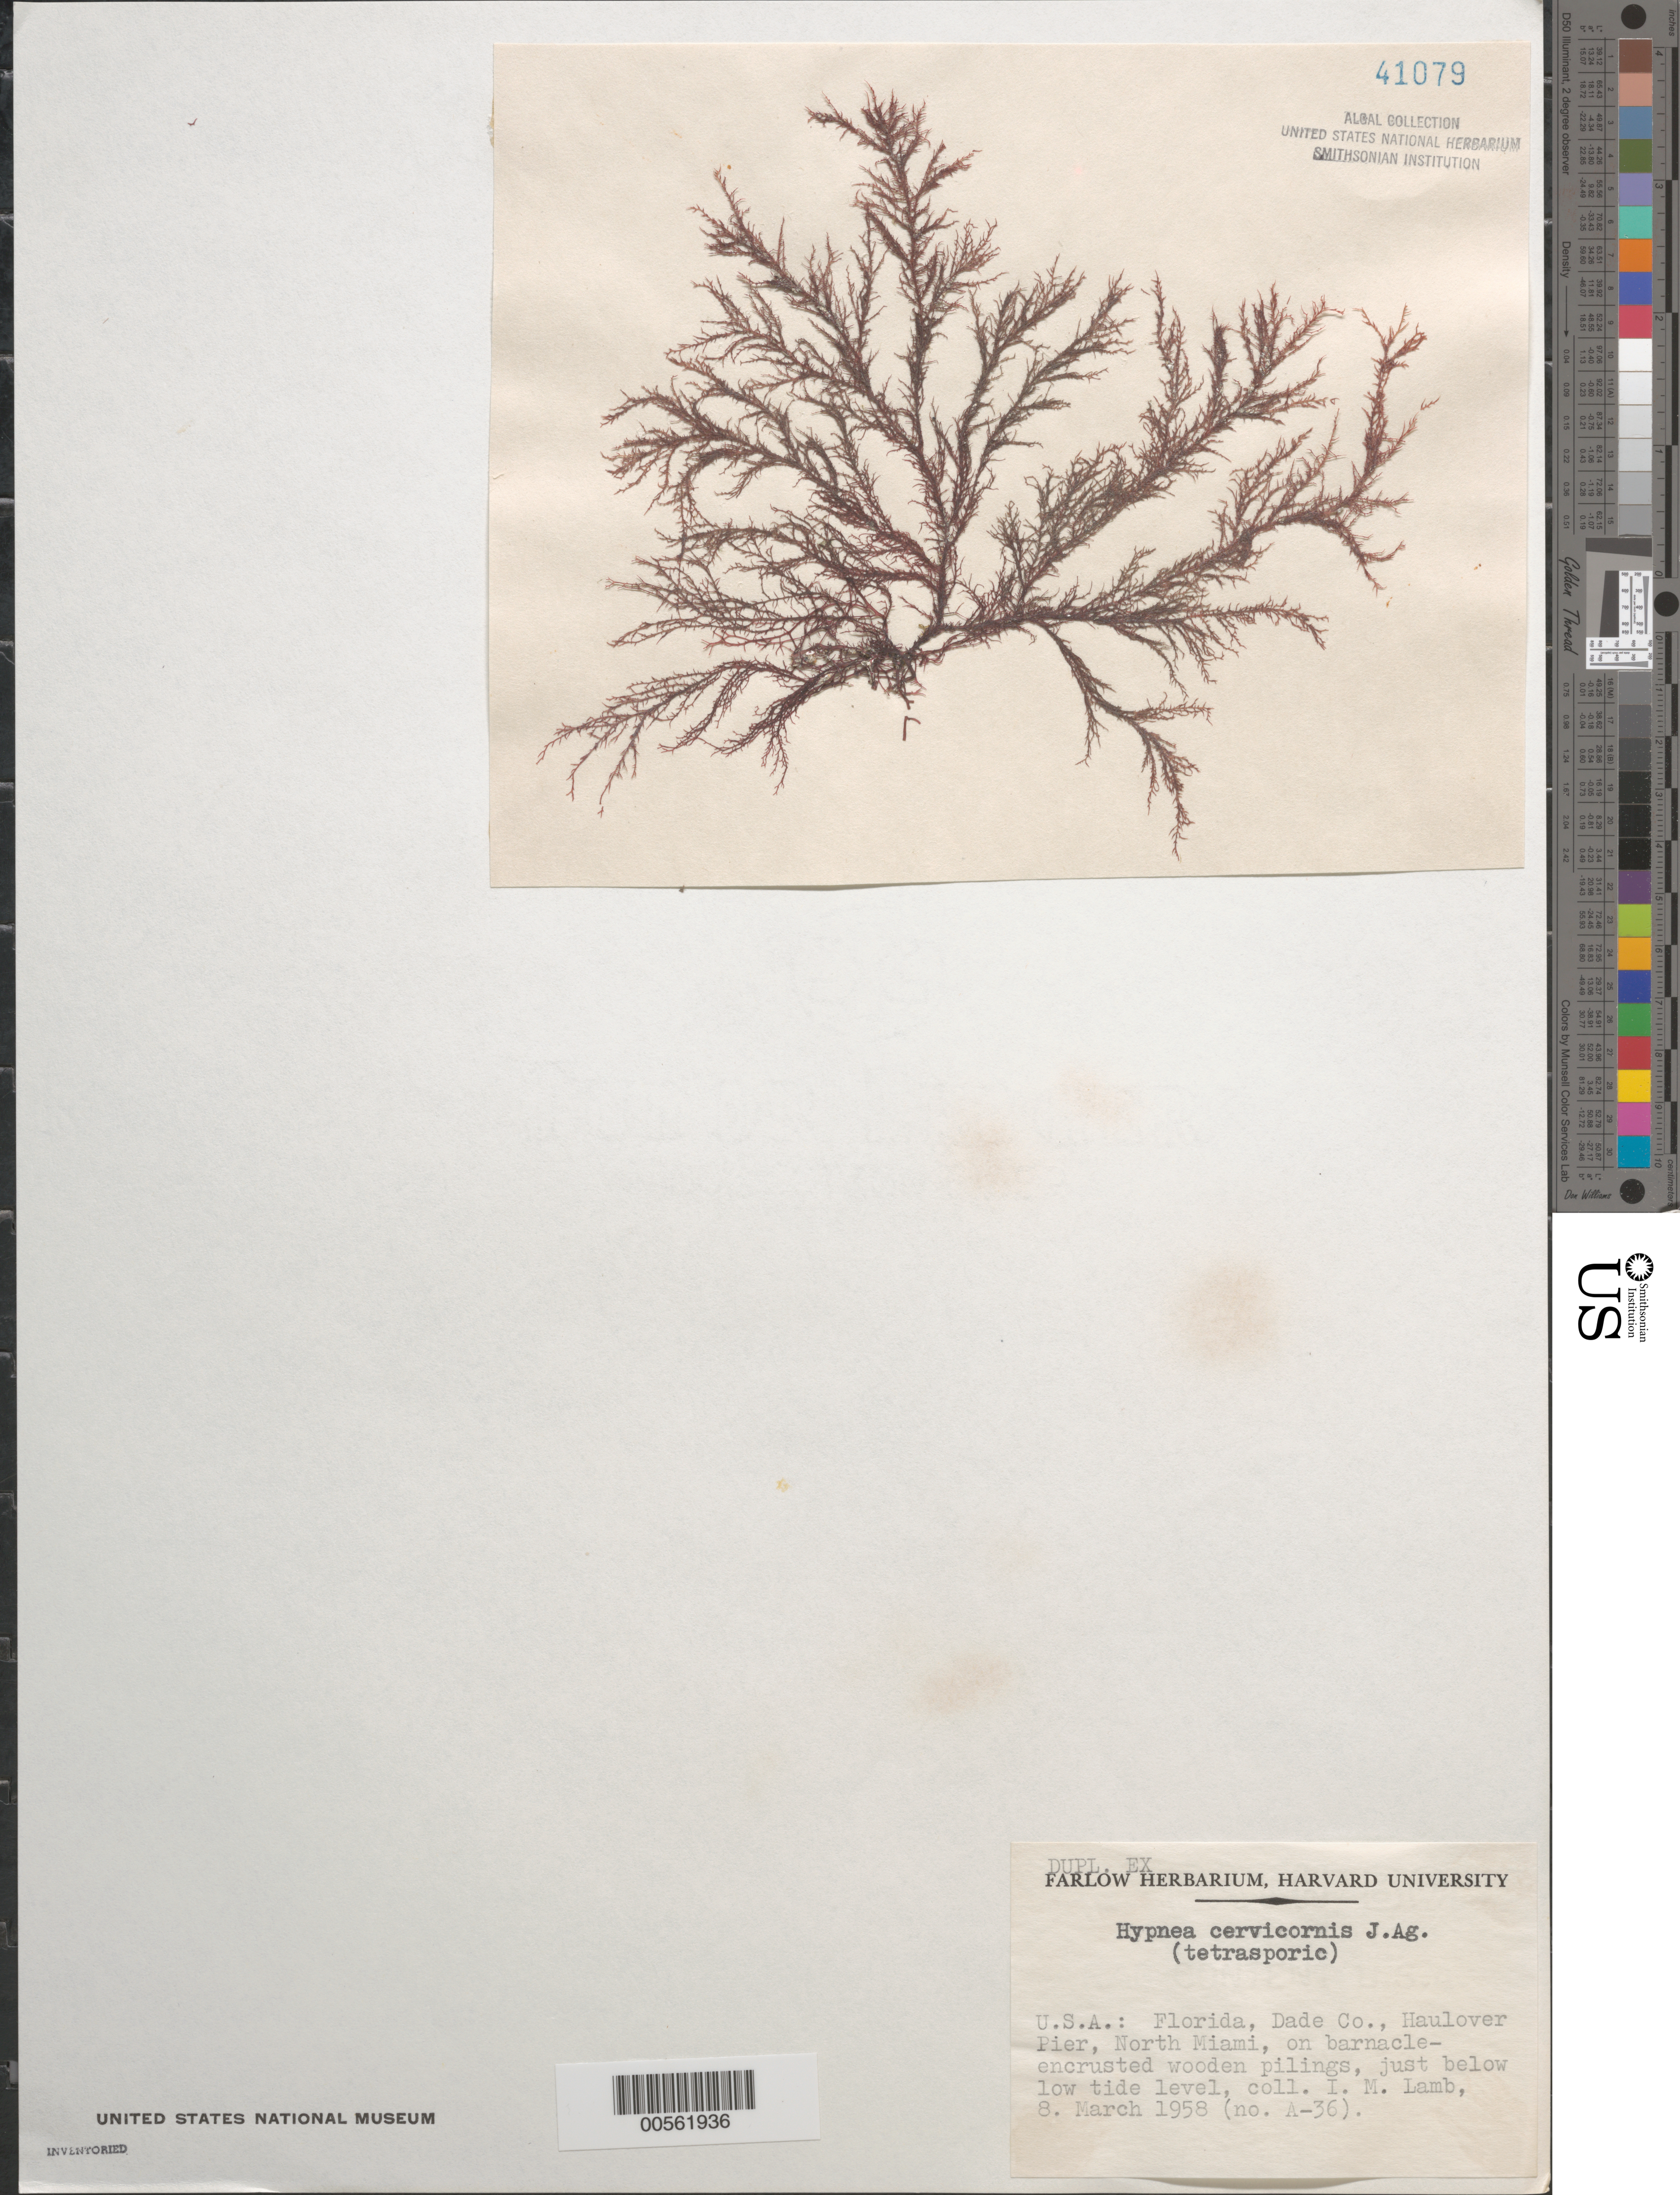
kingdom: Plantae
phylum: Rhodophyta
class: Florideophyceae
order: Gigartinales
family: Cystocloniaceae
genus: Hypnea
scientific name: Hypnea cervicornis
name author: J. Agardh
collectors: I. M. Lamb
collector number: A-36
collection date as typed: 08 Mar 1958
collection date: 1958-03-08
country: United States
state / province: Florida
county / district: Miami-Dade County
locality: Haulover Pier, north Miami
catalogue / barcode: US 41079